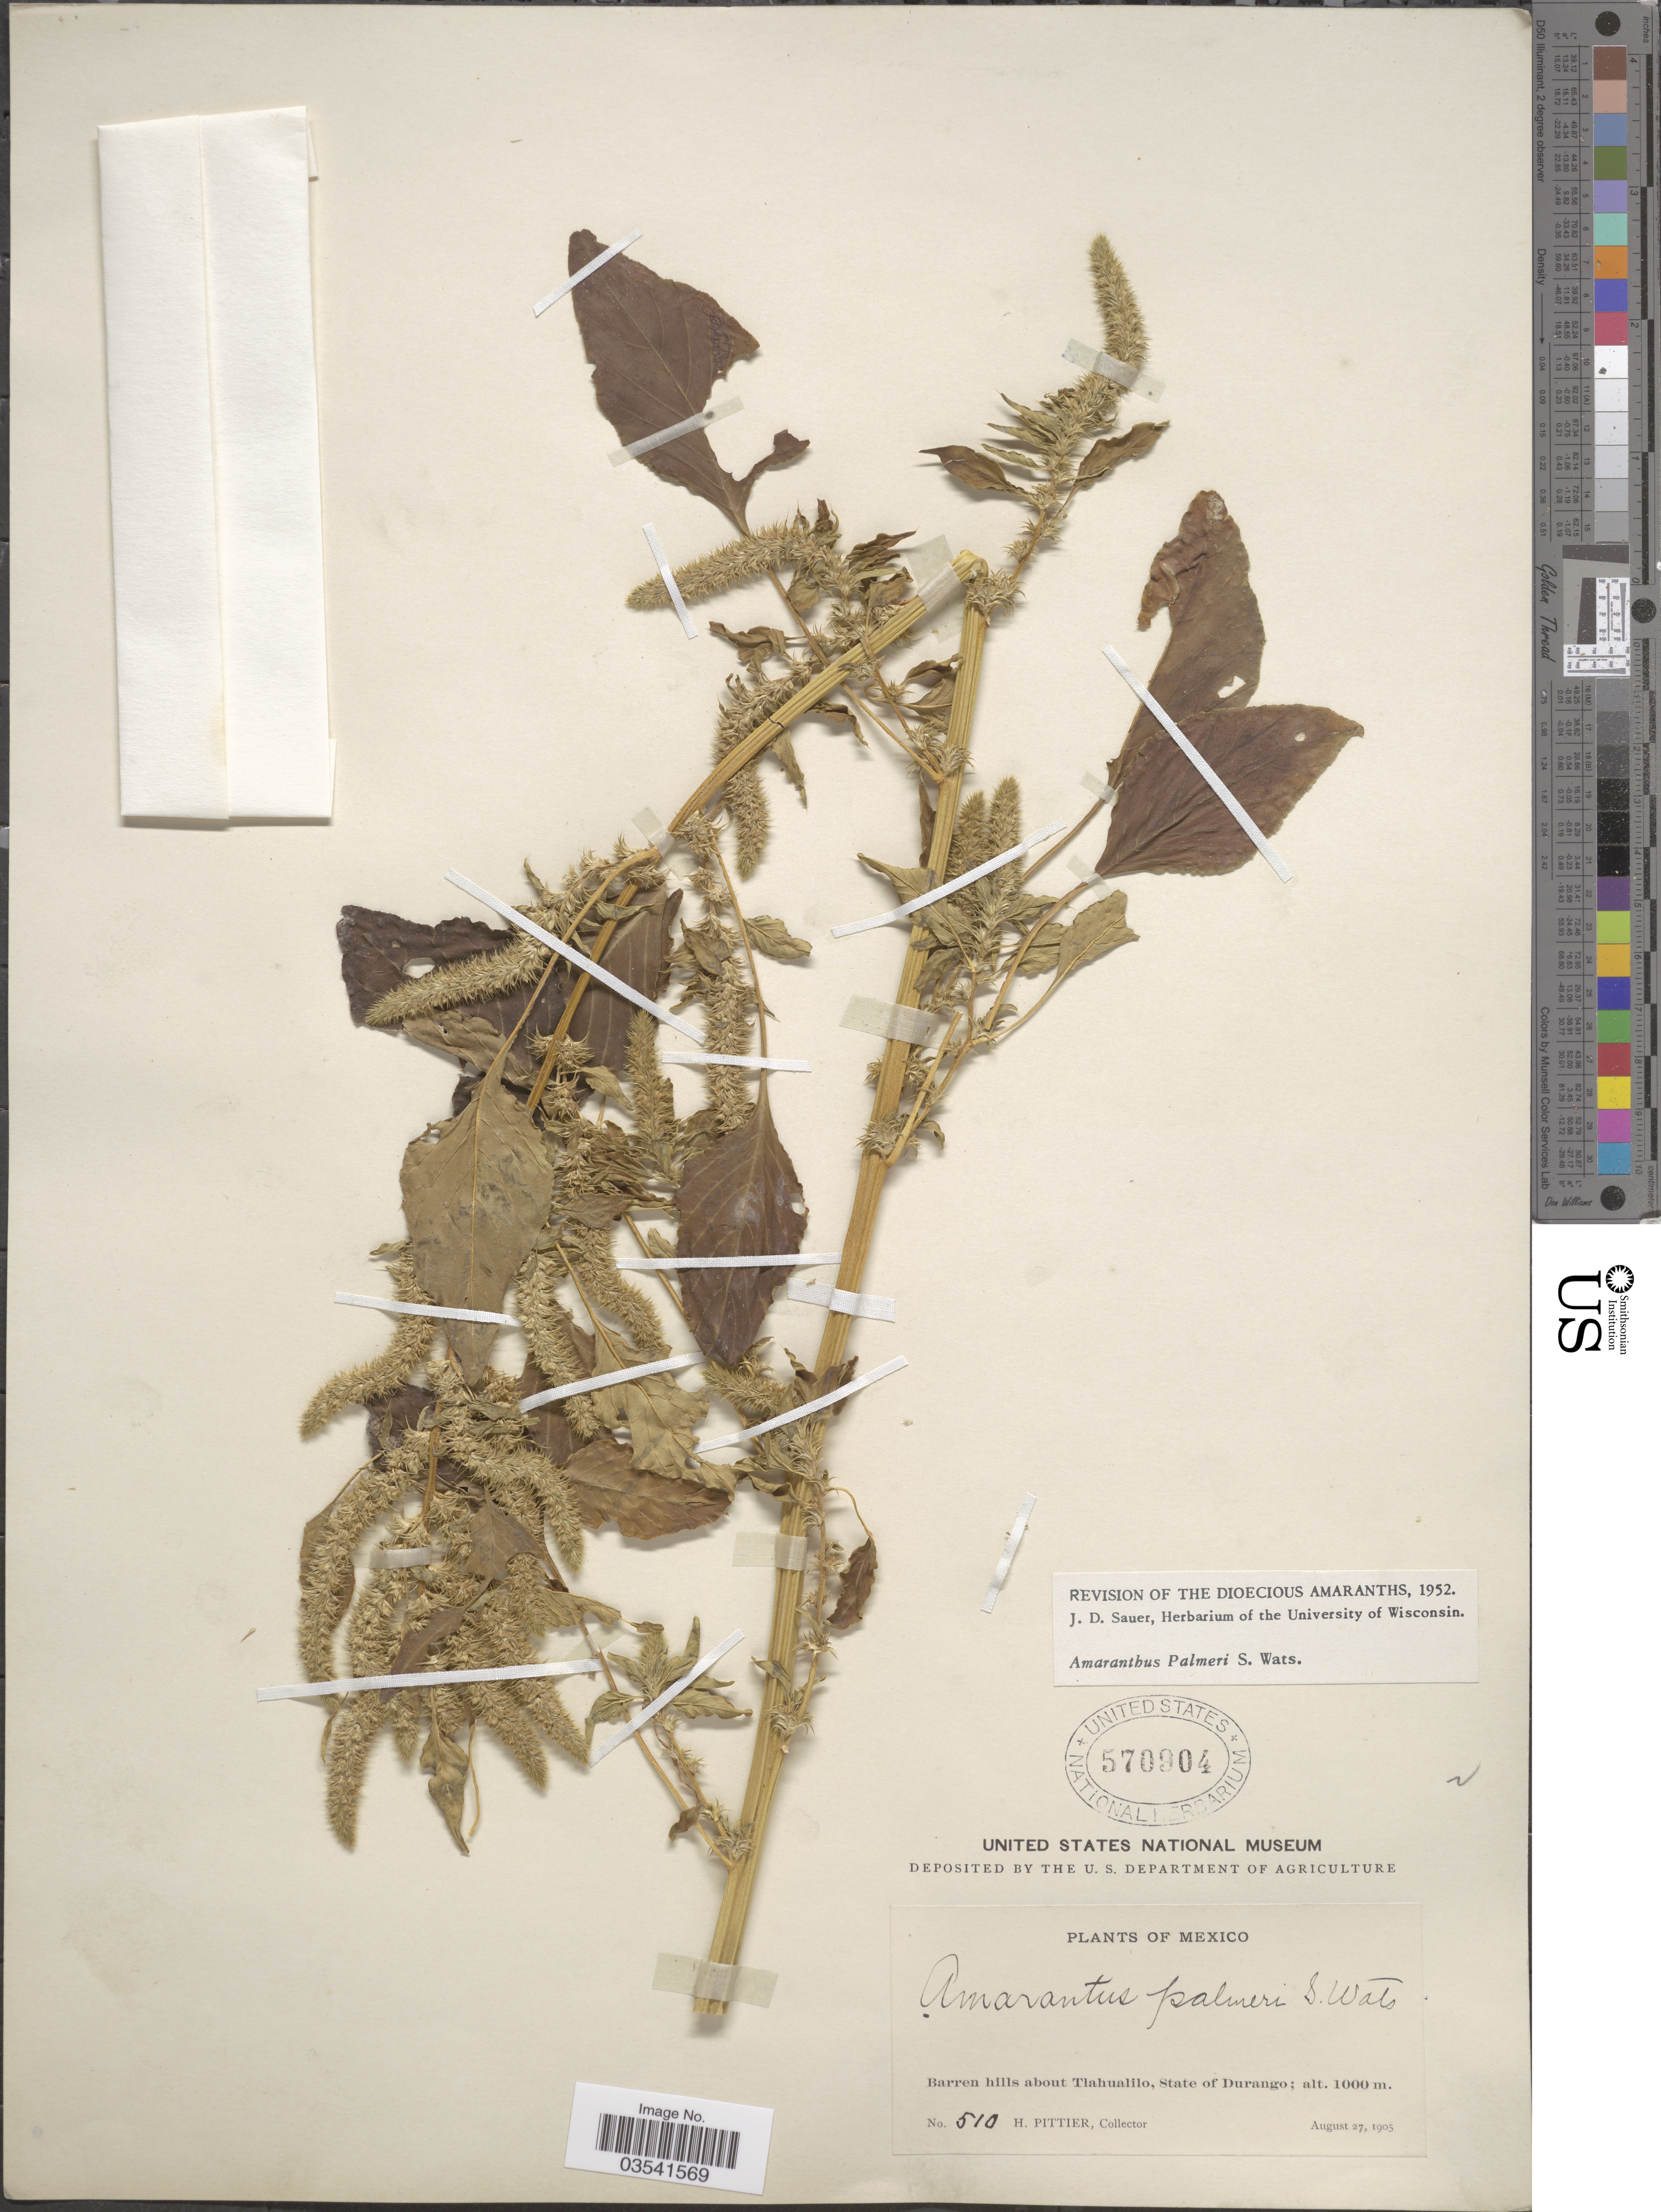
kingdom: Plantae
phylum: Tracheophyta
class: Magnoliopsida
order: Caryophyllales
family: Amaranthaceae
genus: Amaranthus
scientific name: Amaranthus palmeri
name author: S. Watson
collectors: H. F. Pittier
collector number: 510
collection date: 1905-08-27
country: Mexico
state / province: Durango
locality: Barren hills about Tlahualilo.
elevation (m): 1000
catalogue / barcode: US 570904